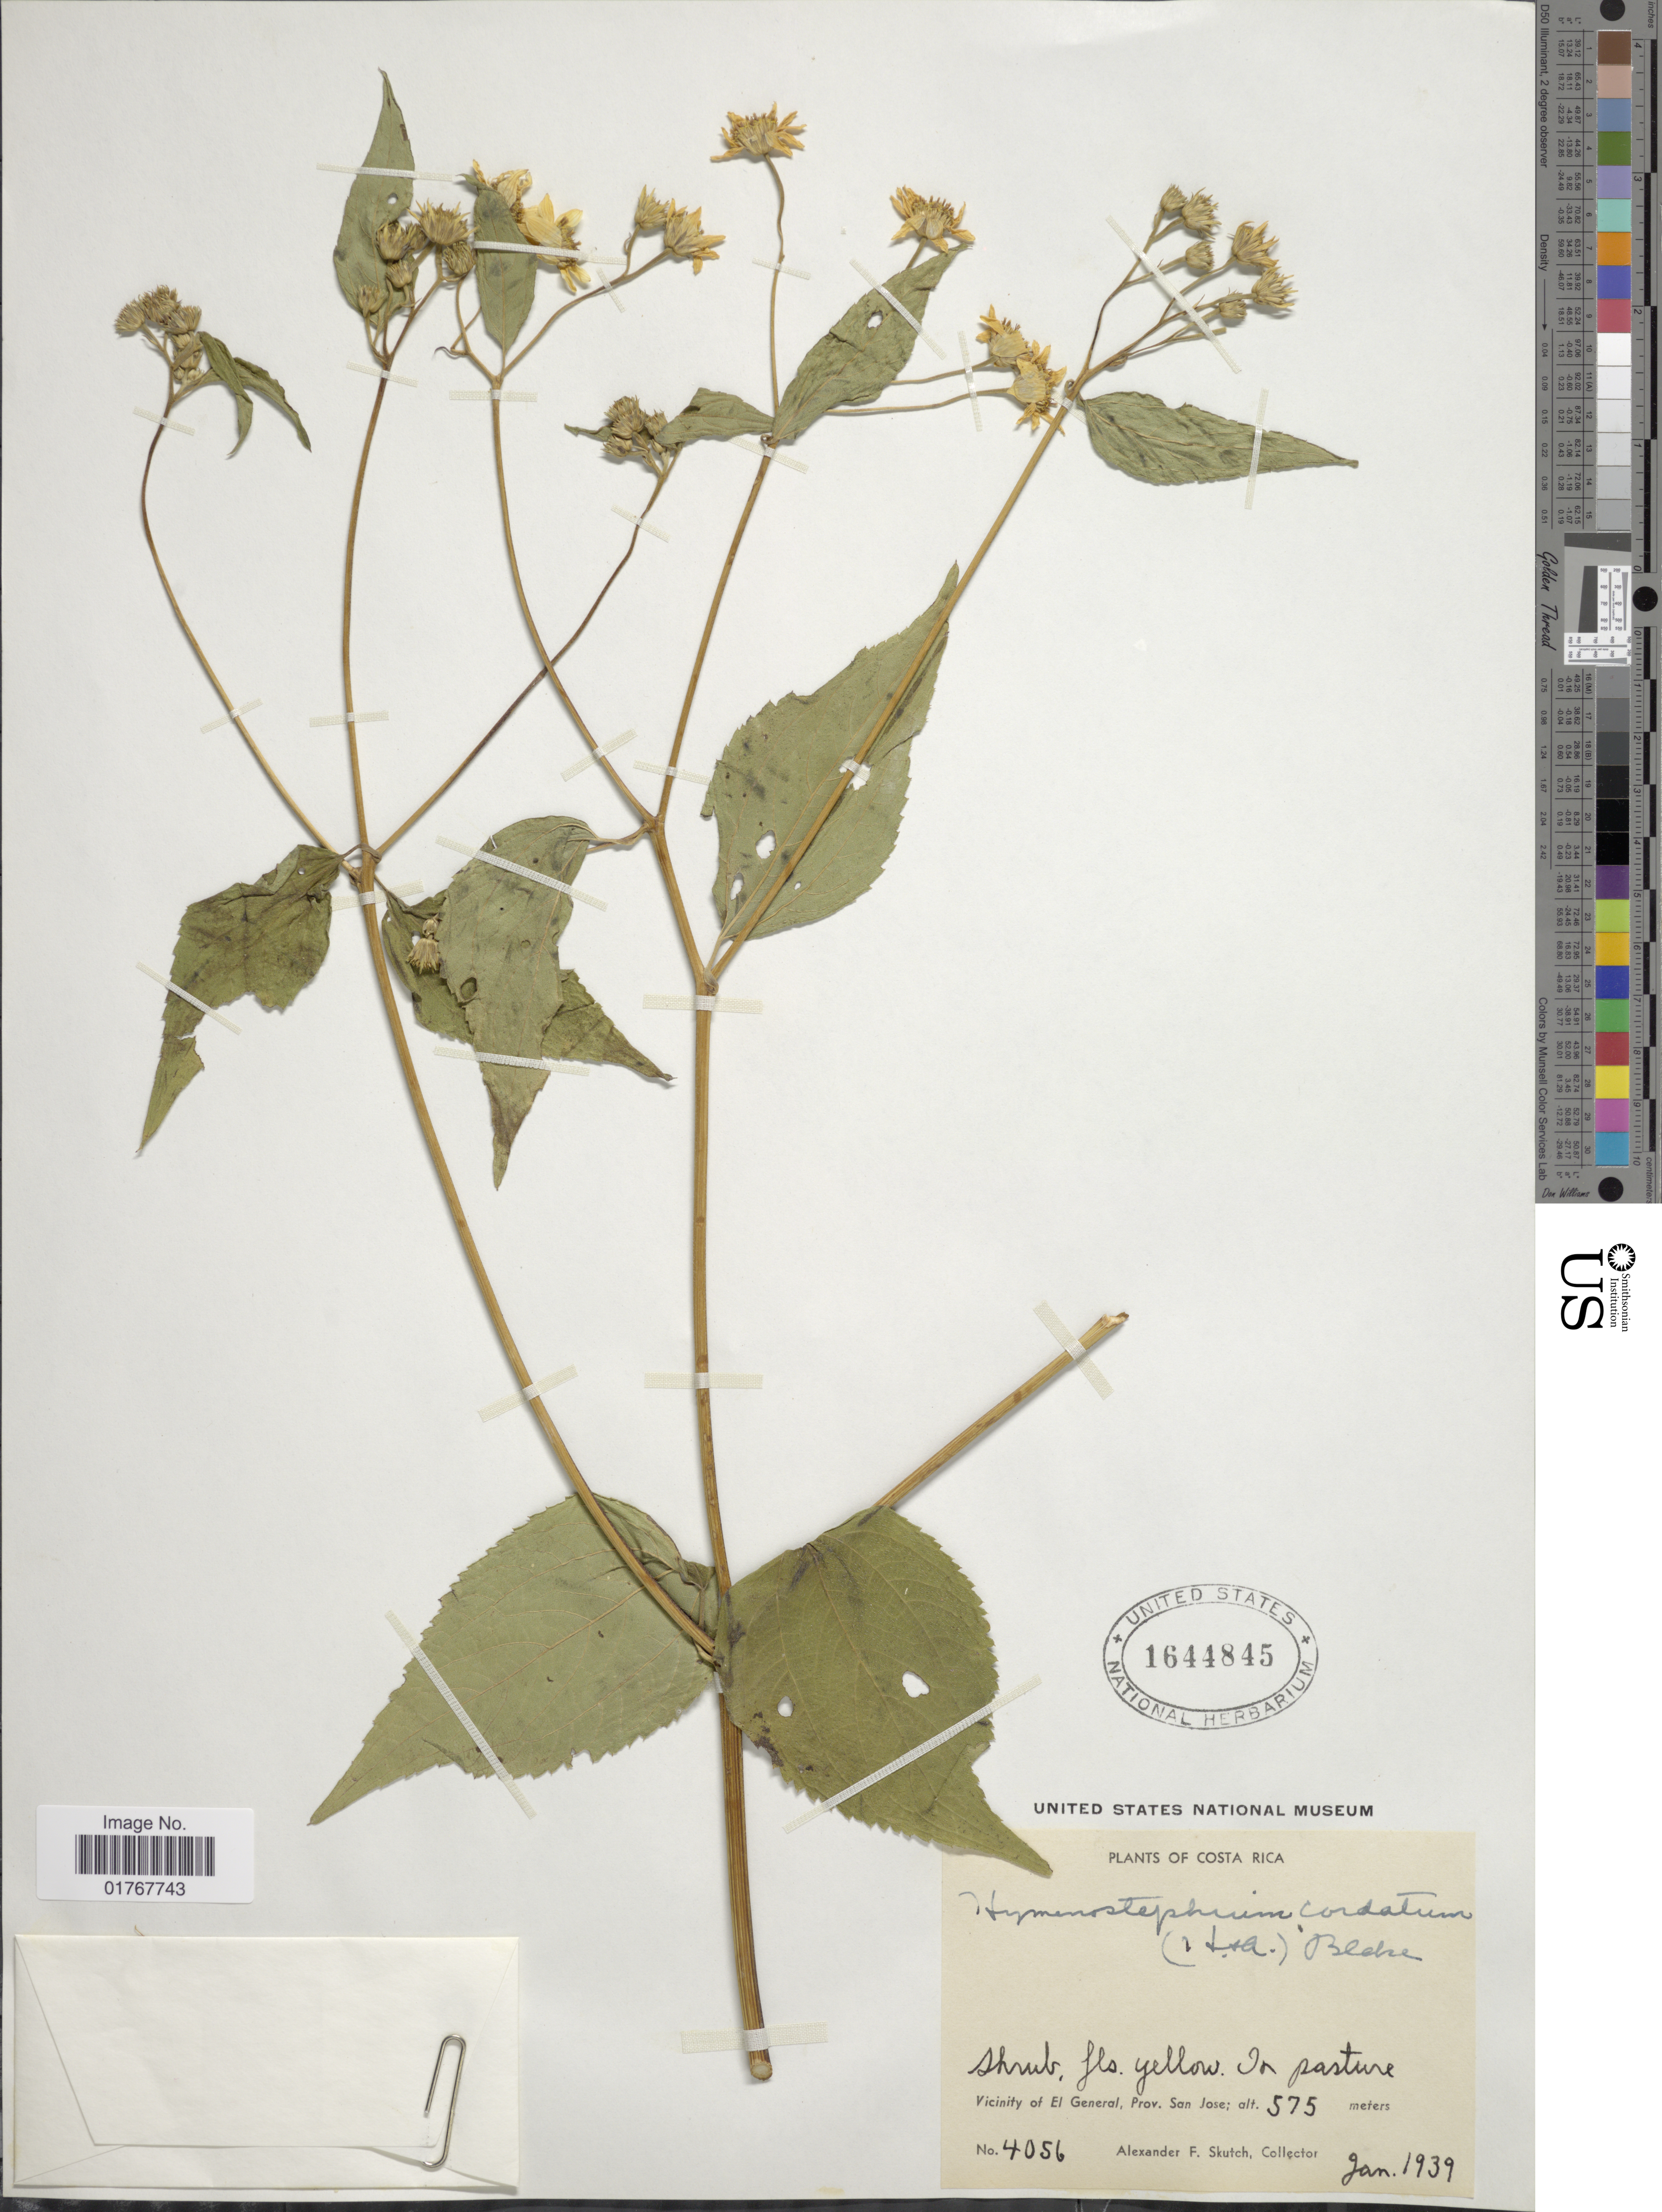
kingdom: Plantae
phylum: Tracheophyta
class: Magnoliopsida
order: Asterales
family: Asteraceae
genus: Viguiera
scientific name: Viguiera cordata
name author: (Hook. & Arn.) D'Arcy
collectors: A. F. Skutch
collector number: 4056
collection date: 1939-01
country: Costa Rica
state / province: San José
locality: Vicinity of El General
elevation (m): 575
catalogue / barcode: US 1644845